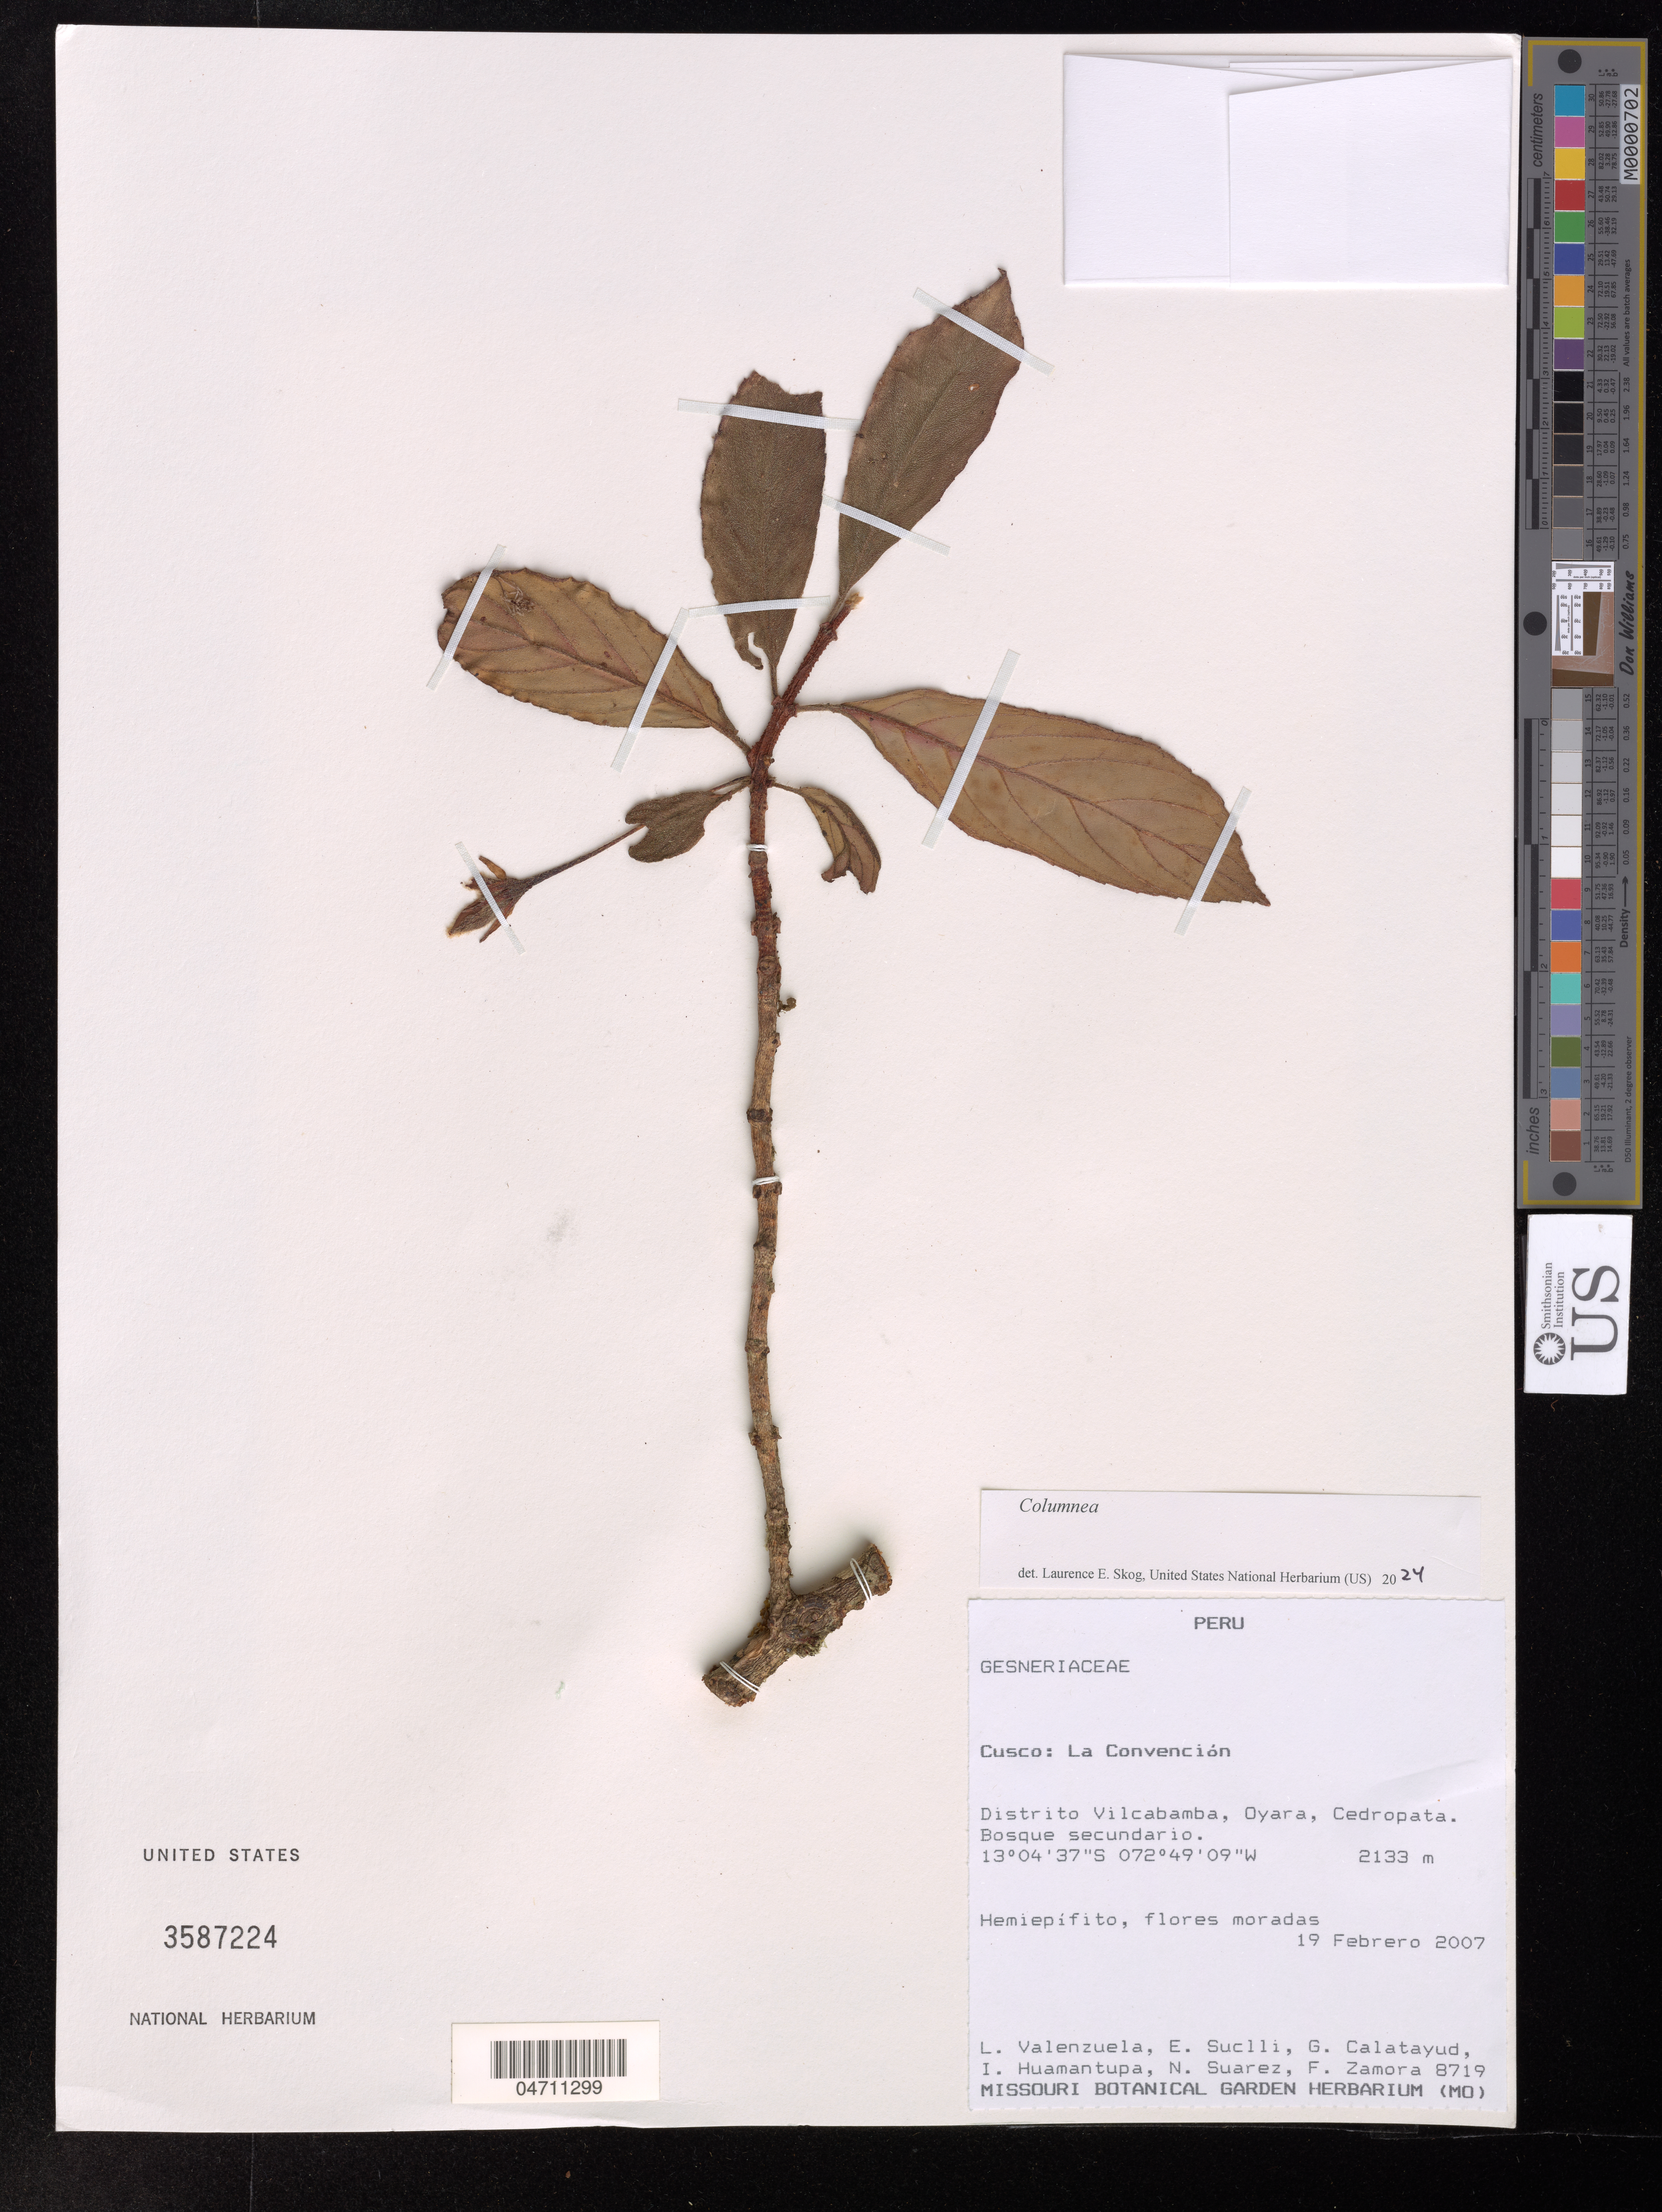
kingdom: Plantae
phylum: Tracheophyta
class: Magnoliopsida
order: Lamiales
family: Gesneriaceae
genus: Columnea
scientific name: Columnea sp.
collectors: L. Valenzuela, E. Suclli & G. Calatayud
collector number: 8719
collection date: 2007-02-19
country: Peru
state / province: Cusco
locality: La Convención. Distrito Vilcabamba, Oyara, Cedropata.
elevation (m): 2133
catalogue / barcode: US 3587224